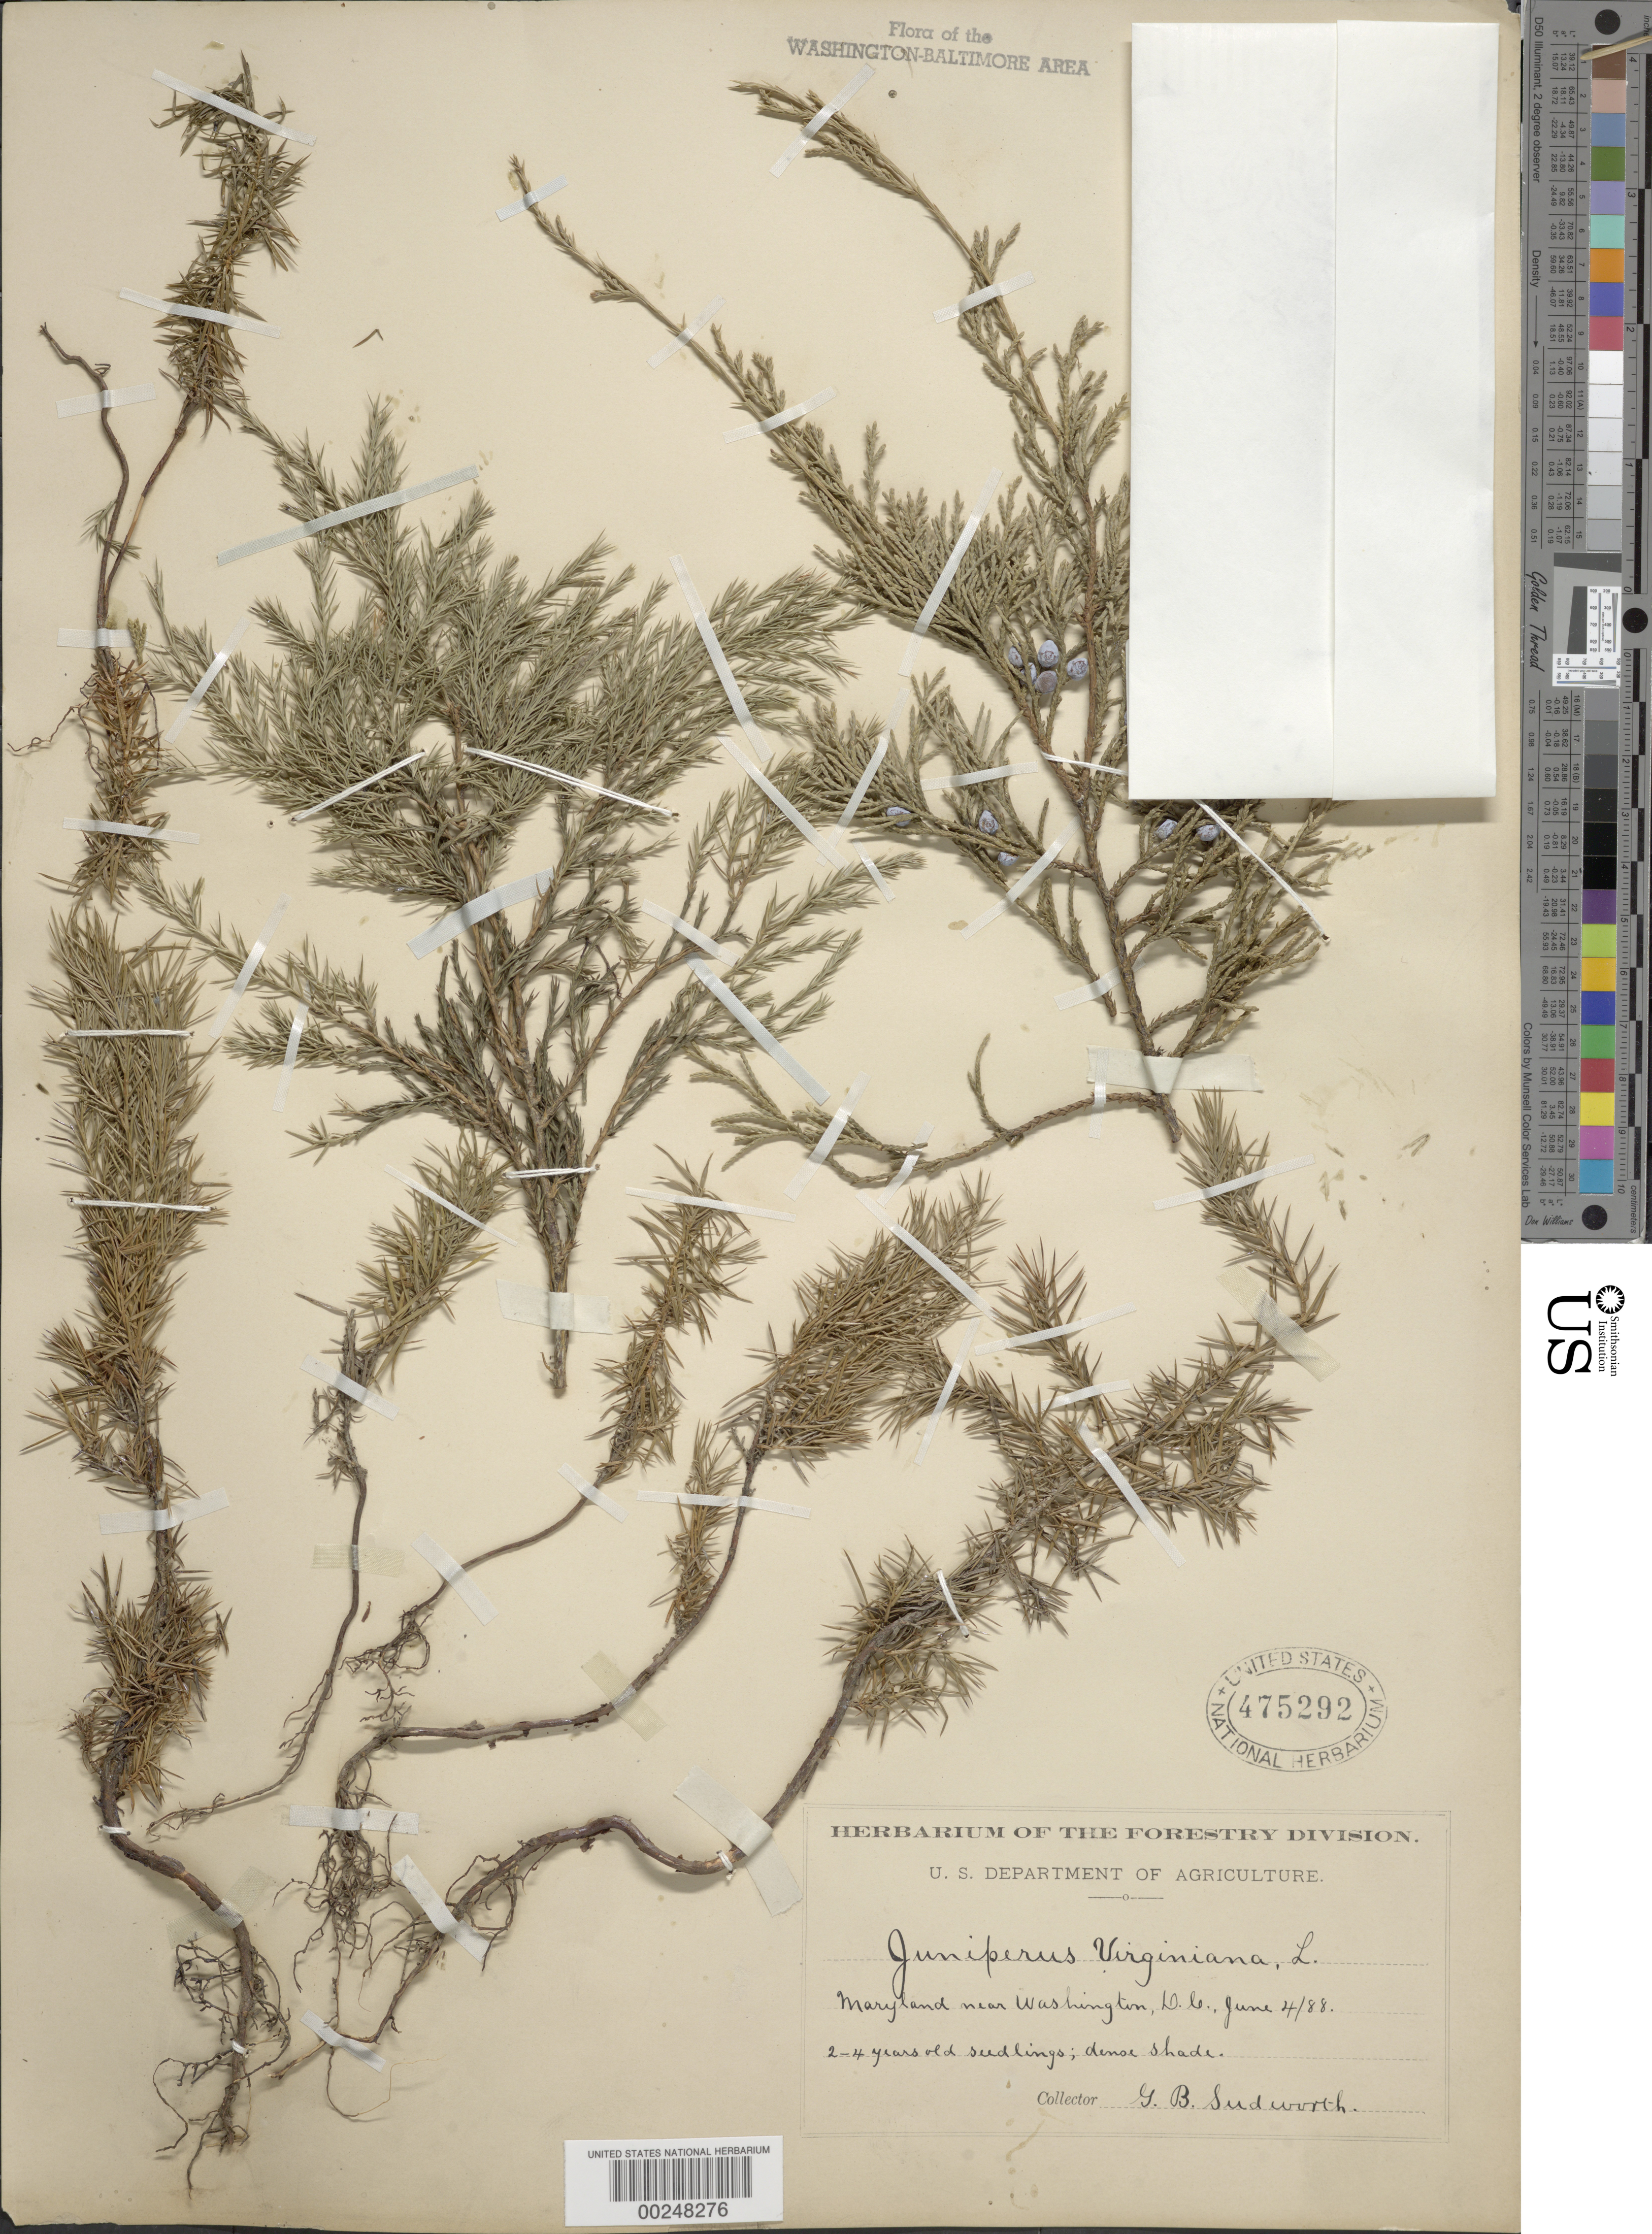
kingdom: Plantae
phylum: Tracheophyta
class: Pinopsida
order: Pinales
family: Cupressaceae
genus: Juniperus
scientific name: Juniperus virginiana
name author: L.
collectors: G. B. Sudworth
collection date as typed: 04 Jun 1888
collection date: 1888-06-04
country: United States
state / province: Maryland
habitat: Dense shade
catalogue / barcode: US 475292